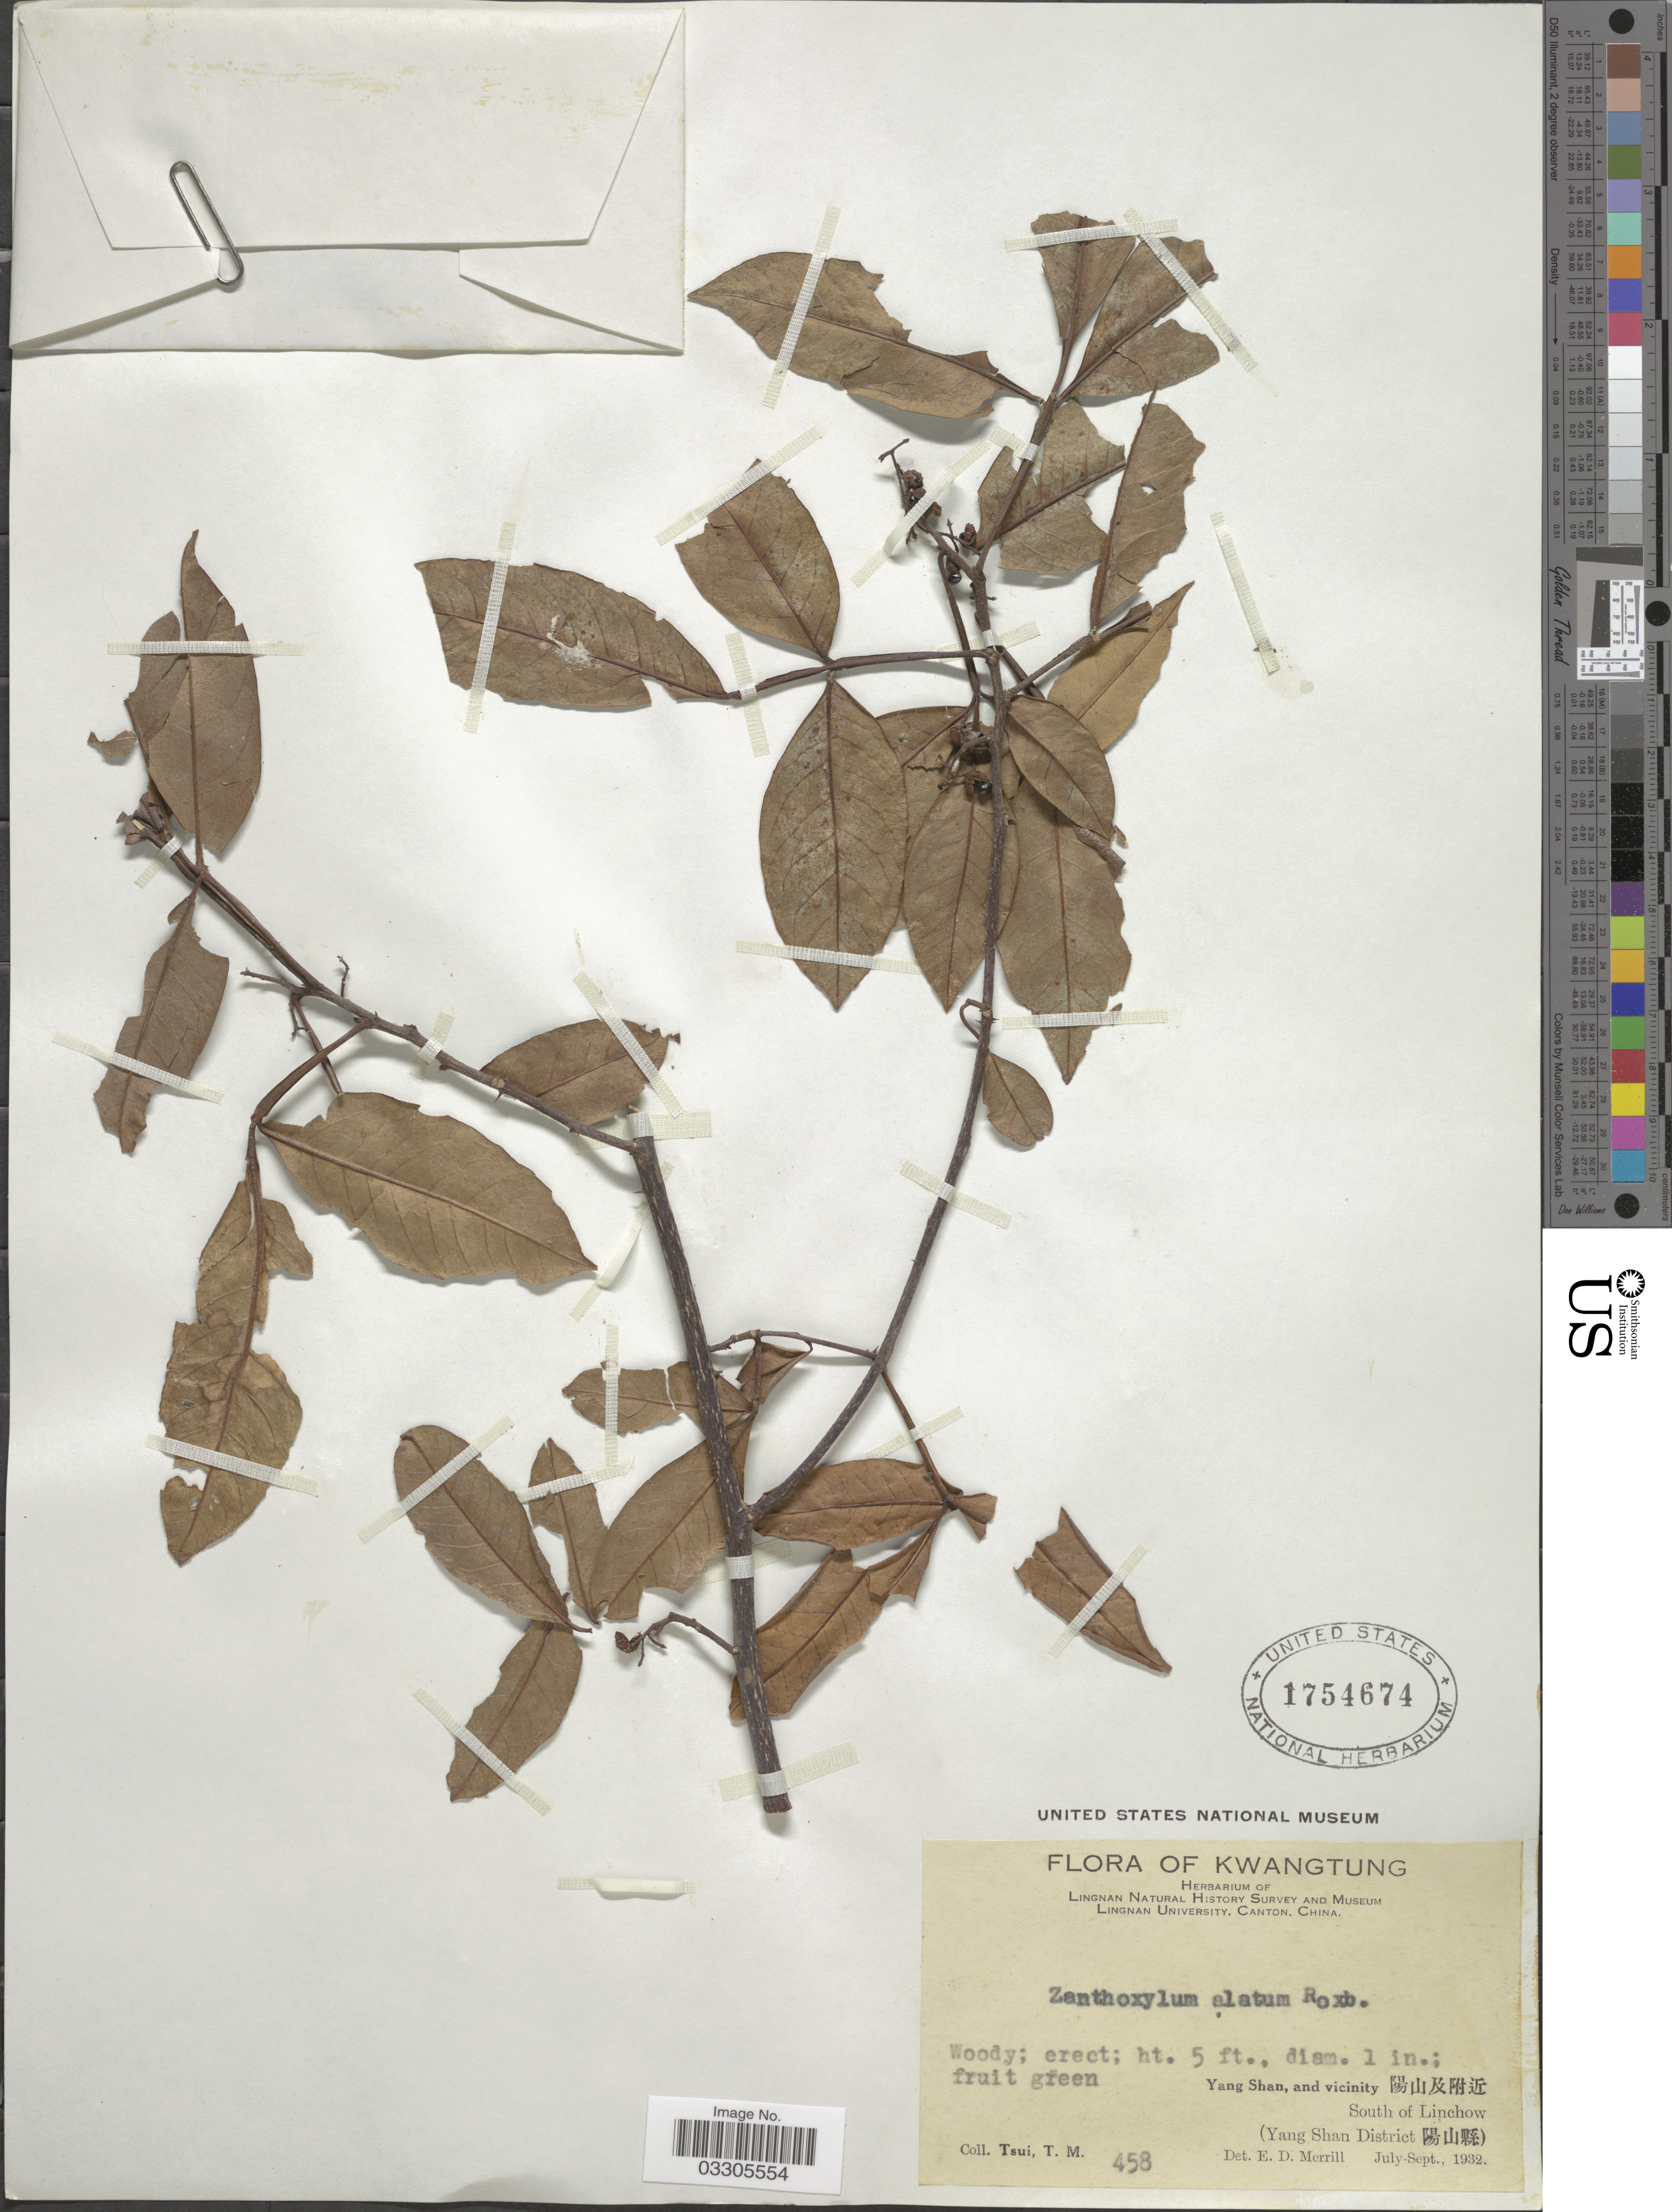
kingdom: Plantae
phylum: Tracheophyta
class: Magnoliopsida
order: Sapindales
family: Rutaceae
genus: Zanthoxylum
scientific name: Zanthoxylum armatum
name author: DC.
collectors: T. Tsui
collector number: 458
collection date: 1932-07/1932-09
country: China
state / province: Guangdong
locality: Kwangtung, Yang Shan, and vicinity X, South of Linchow (Yang Shan District X).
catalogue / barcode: US 1754674